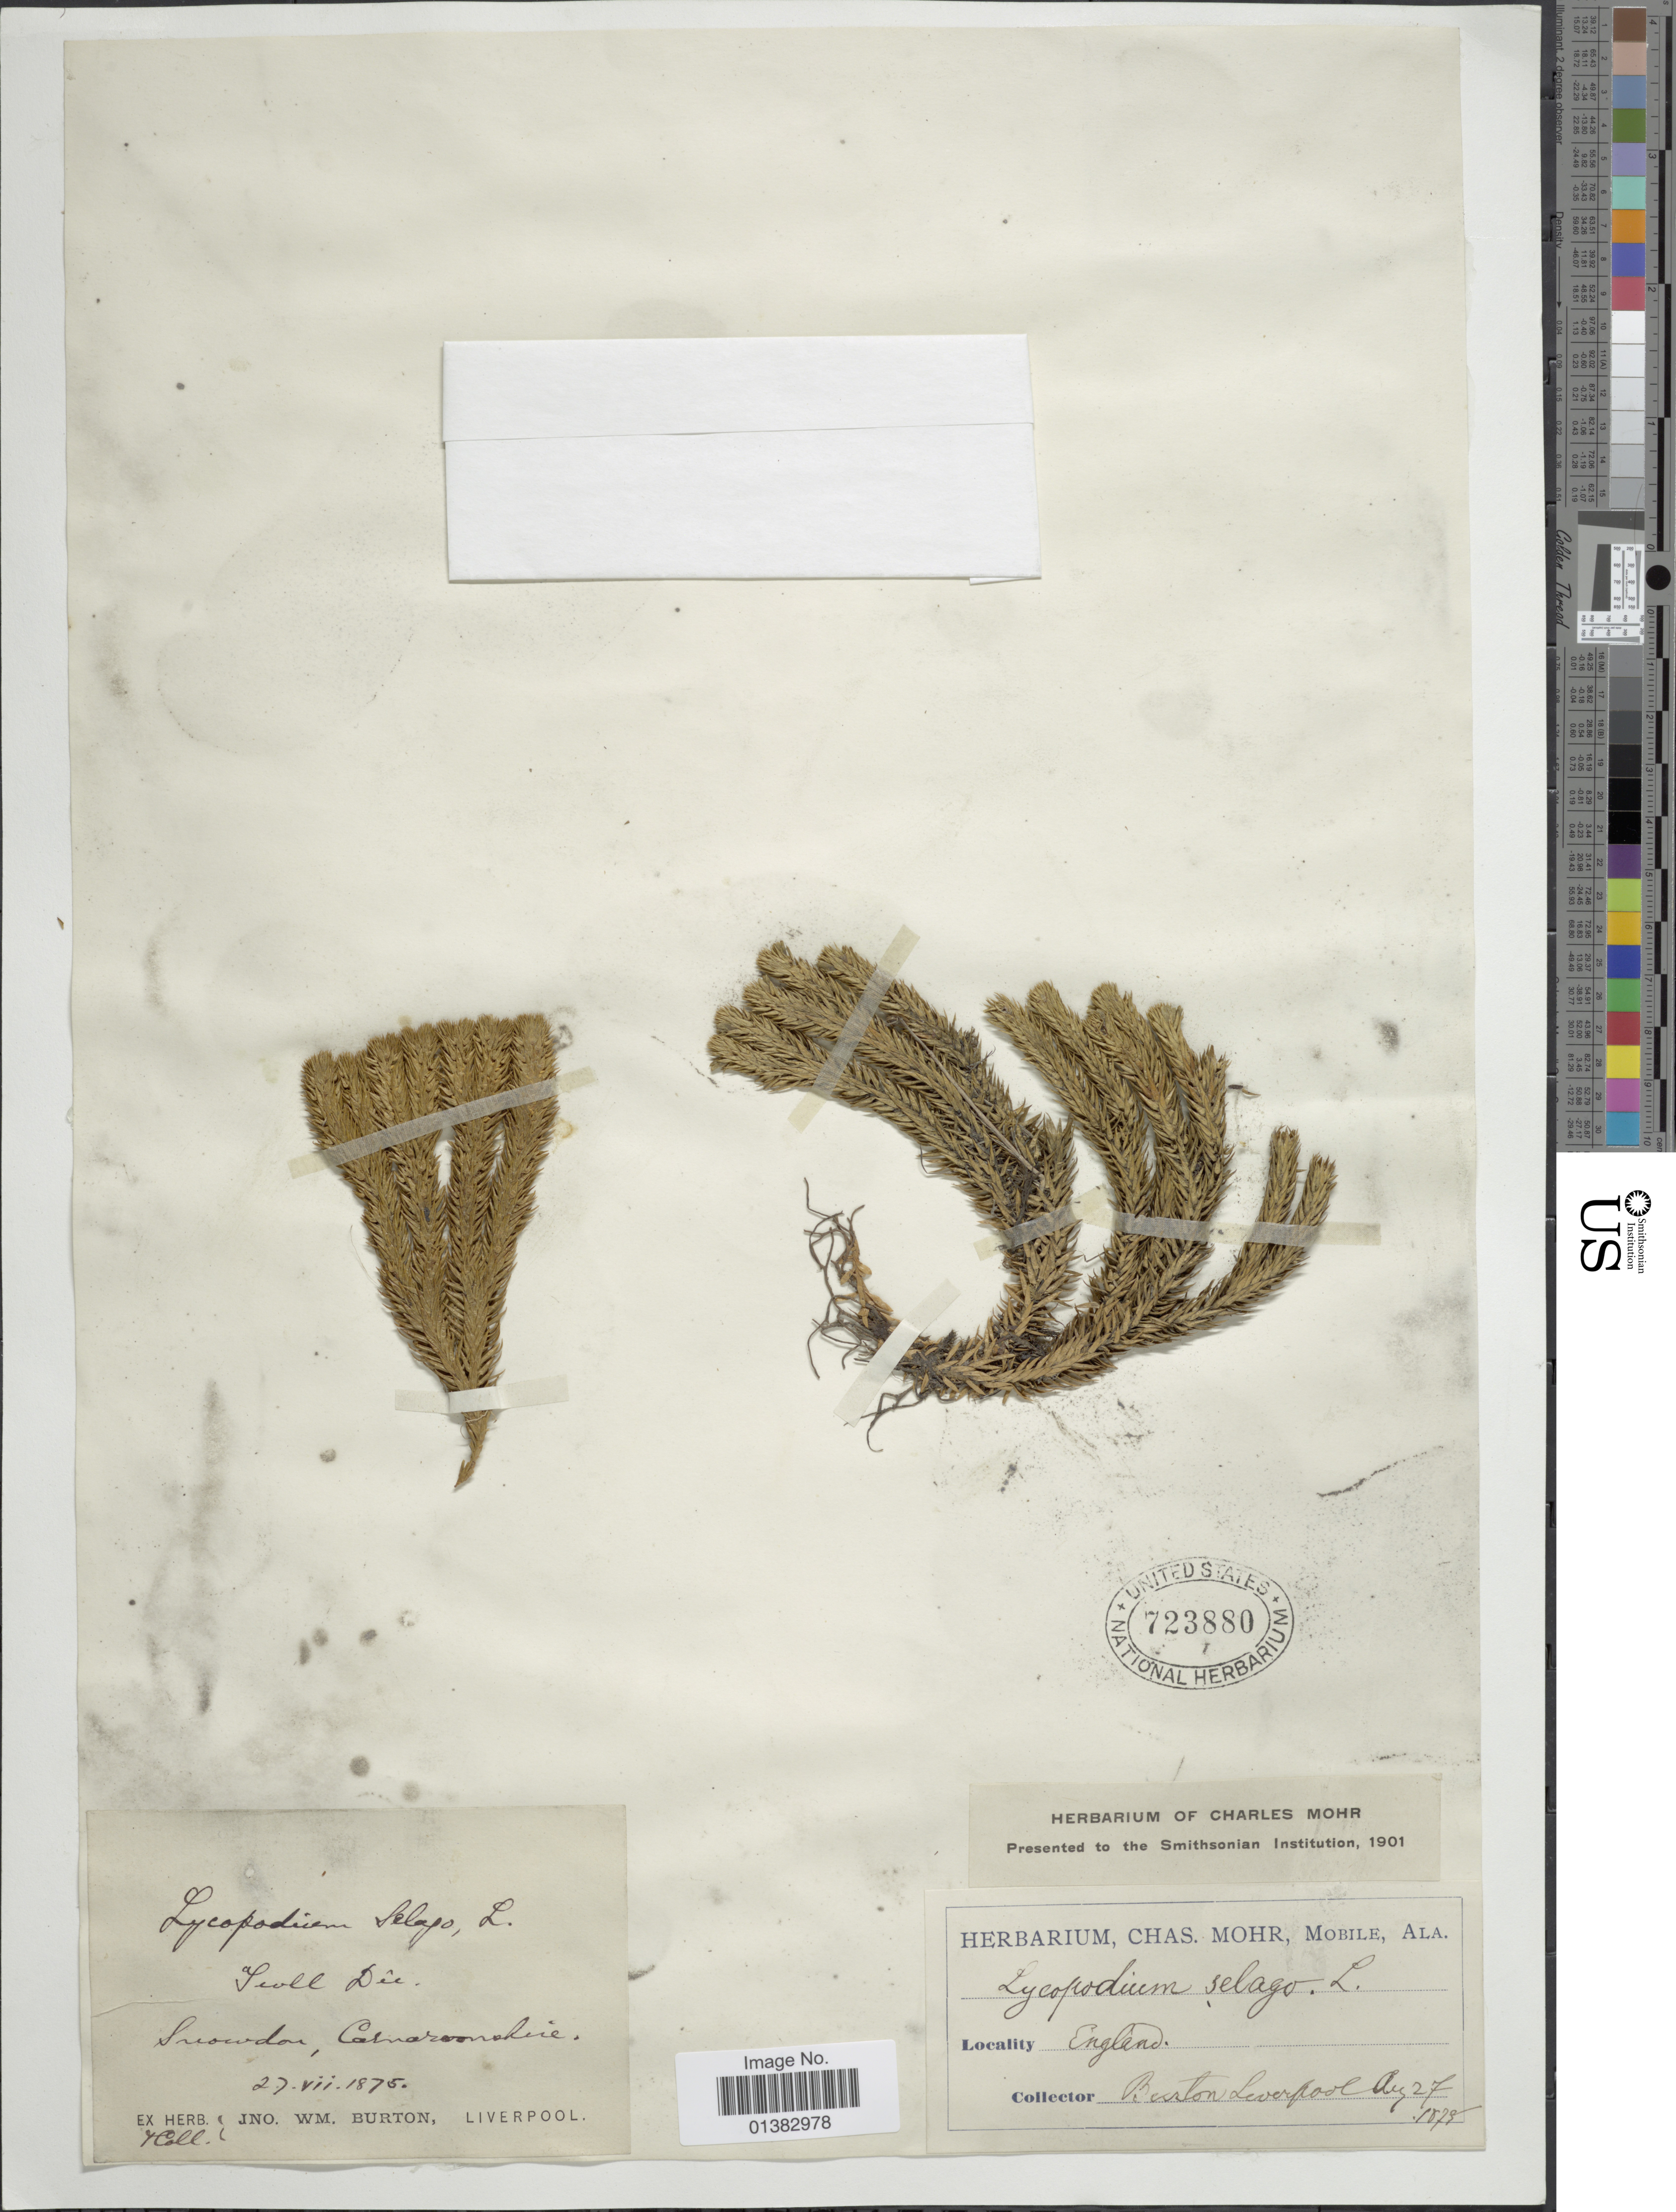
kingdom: Plantae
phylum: Tracheophyta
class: Lycopodiopsida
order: Lycopodiales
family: Lycopodiaceae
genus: Huperzia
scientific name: Huperzia selago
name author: (L.) Bernh. ex Schrank & Mart.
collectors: J. Burton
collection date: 1875-07-27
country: United Kingdom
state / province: Wales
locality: Snowdon, Carnarvonshire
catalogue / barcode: US 723880